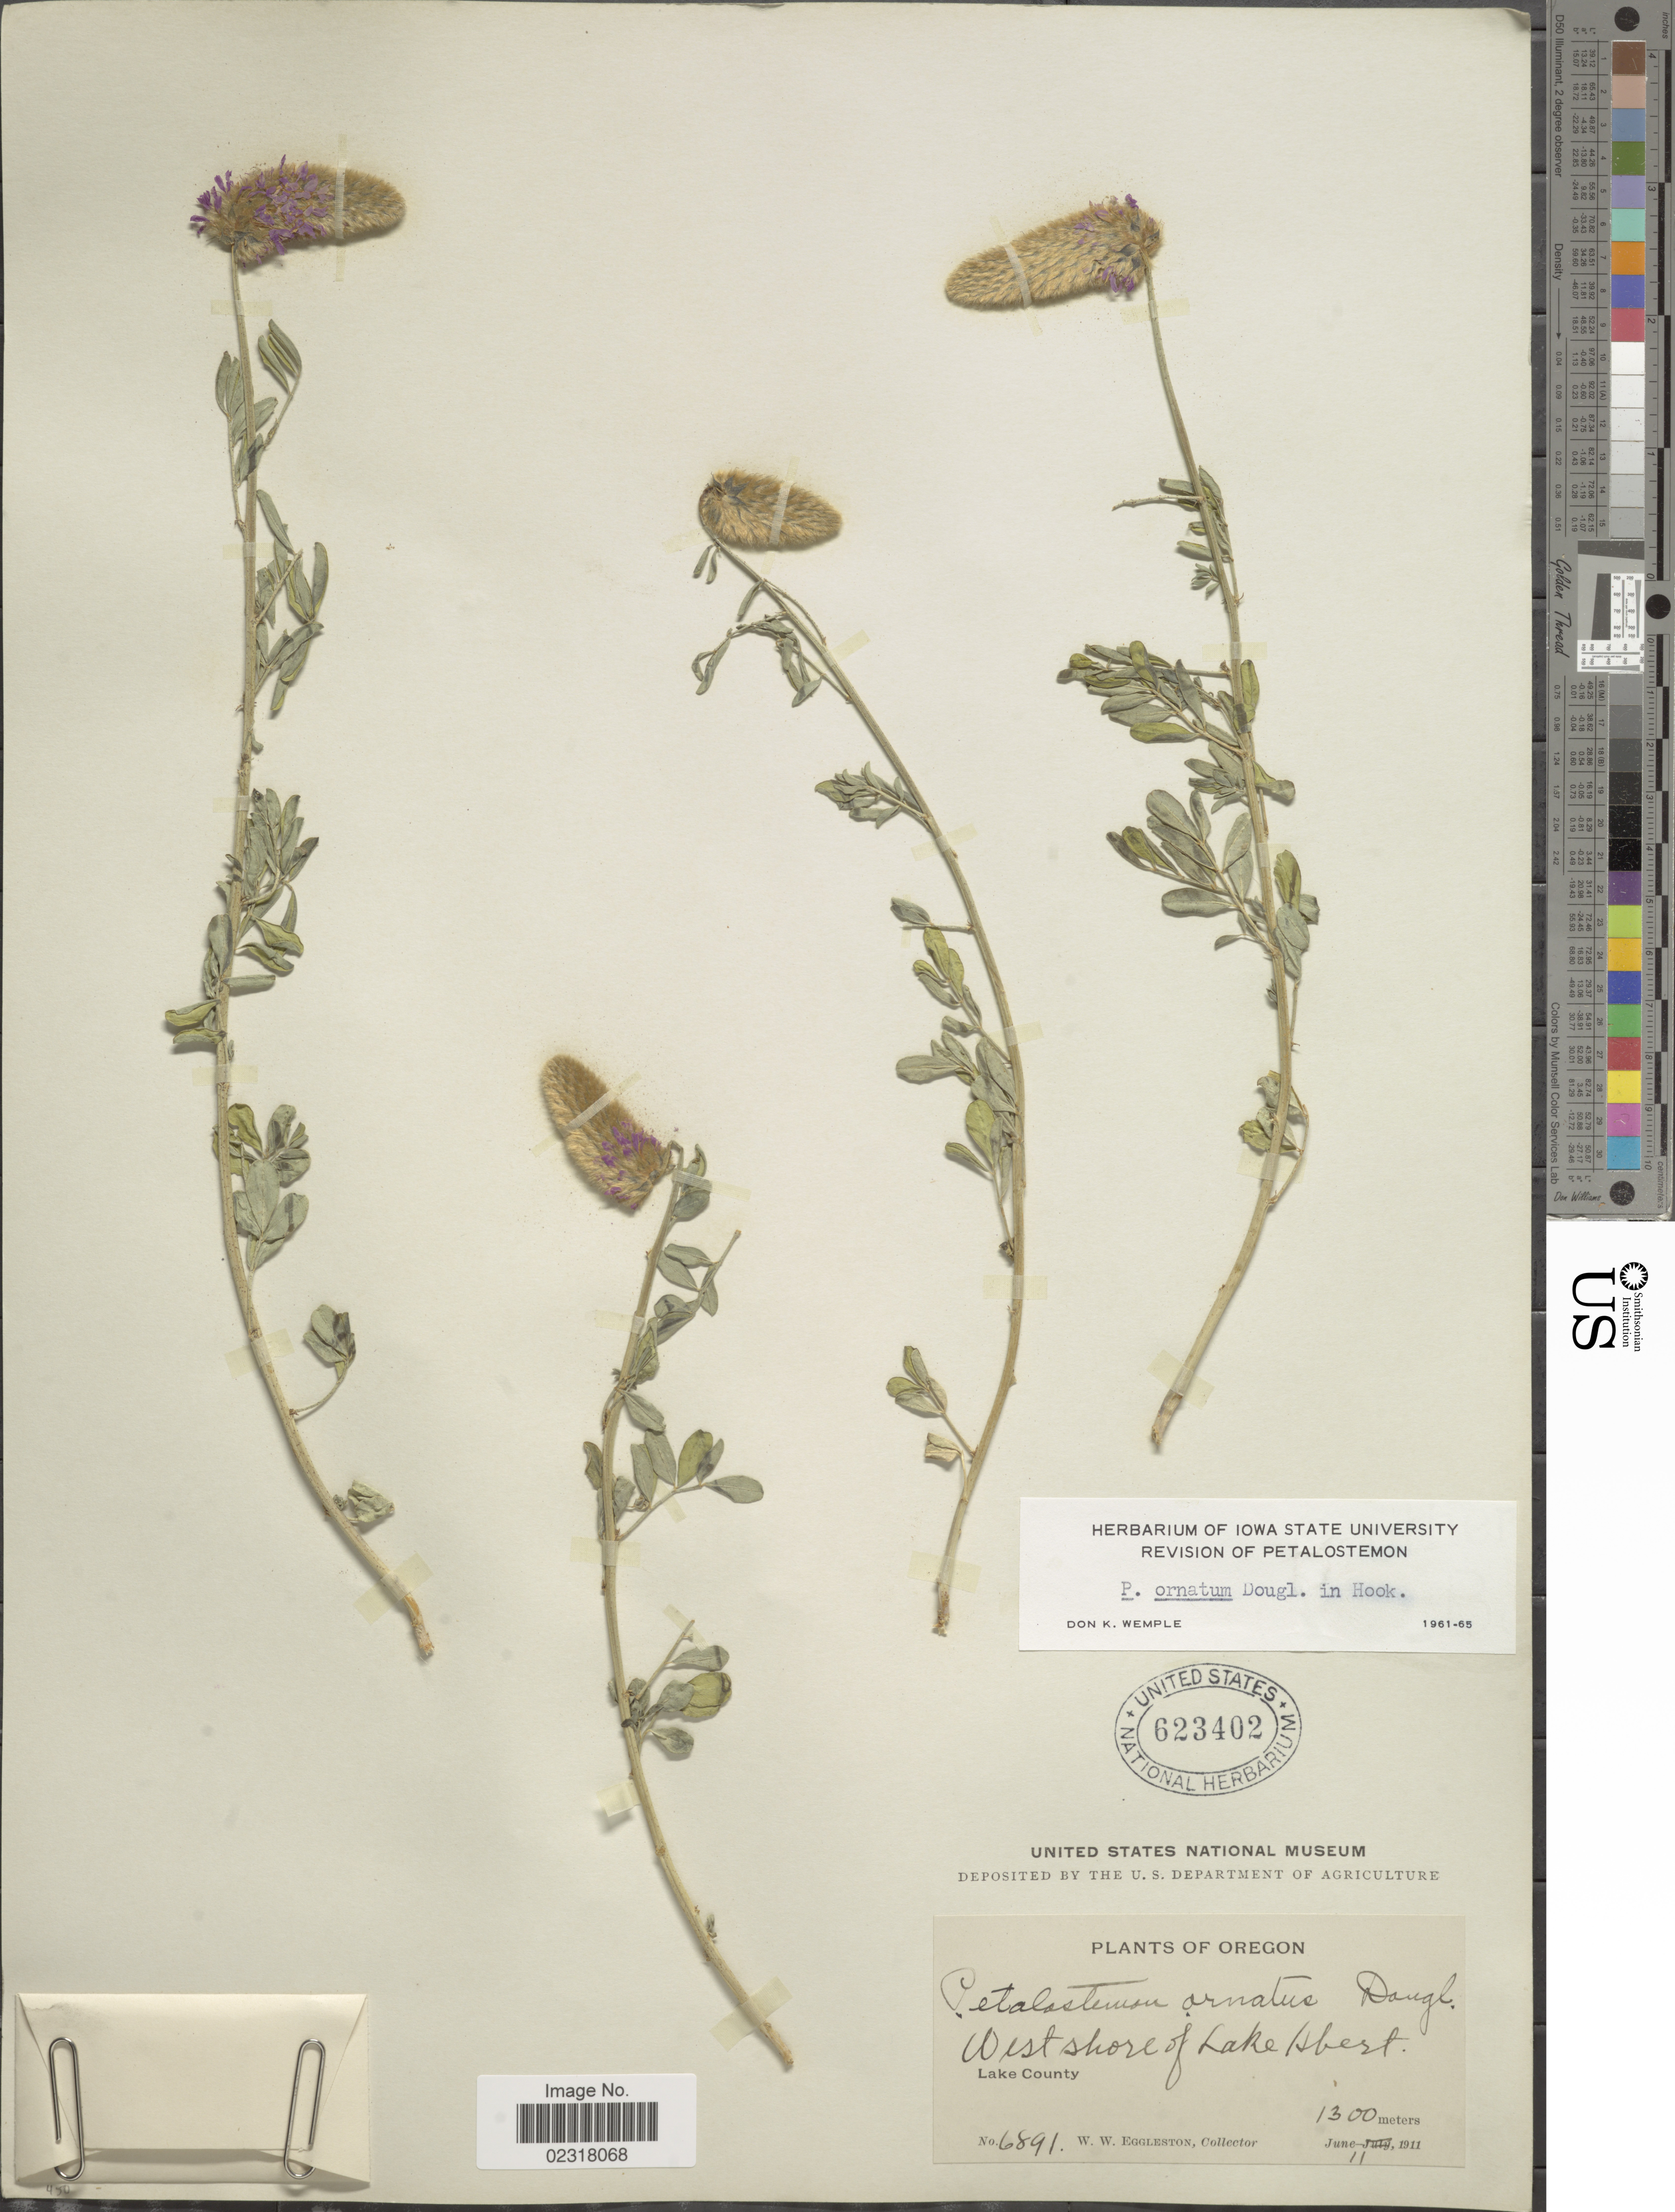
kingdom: Plantae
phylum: Tracheophyta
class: Magnoliopsida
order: Fabales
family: Fabaceae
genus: Dalea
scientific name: Dalea ornata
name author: (Hook.) Eaton & Wright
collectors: W. W. Eggleston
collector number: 6891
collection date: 1911-06-11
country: United States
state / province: Oregon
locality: West shore of Lake Abert, Lake County.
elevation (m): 1300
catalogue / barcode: US 623402